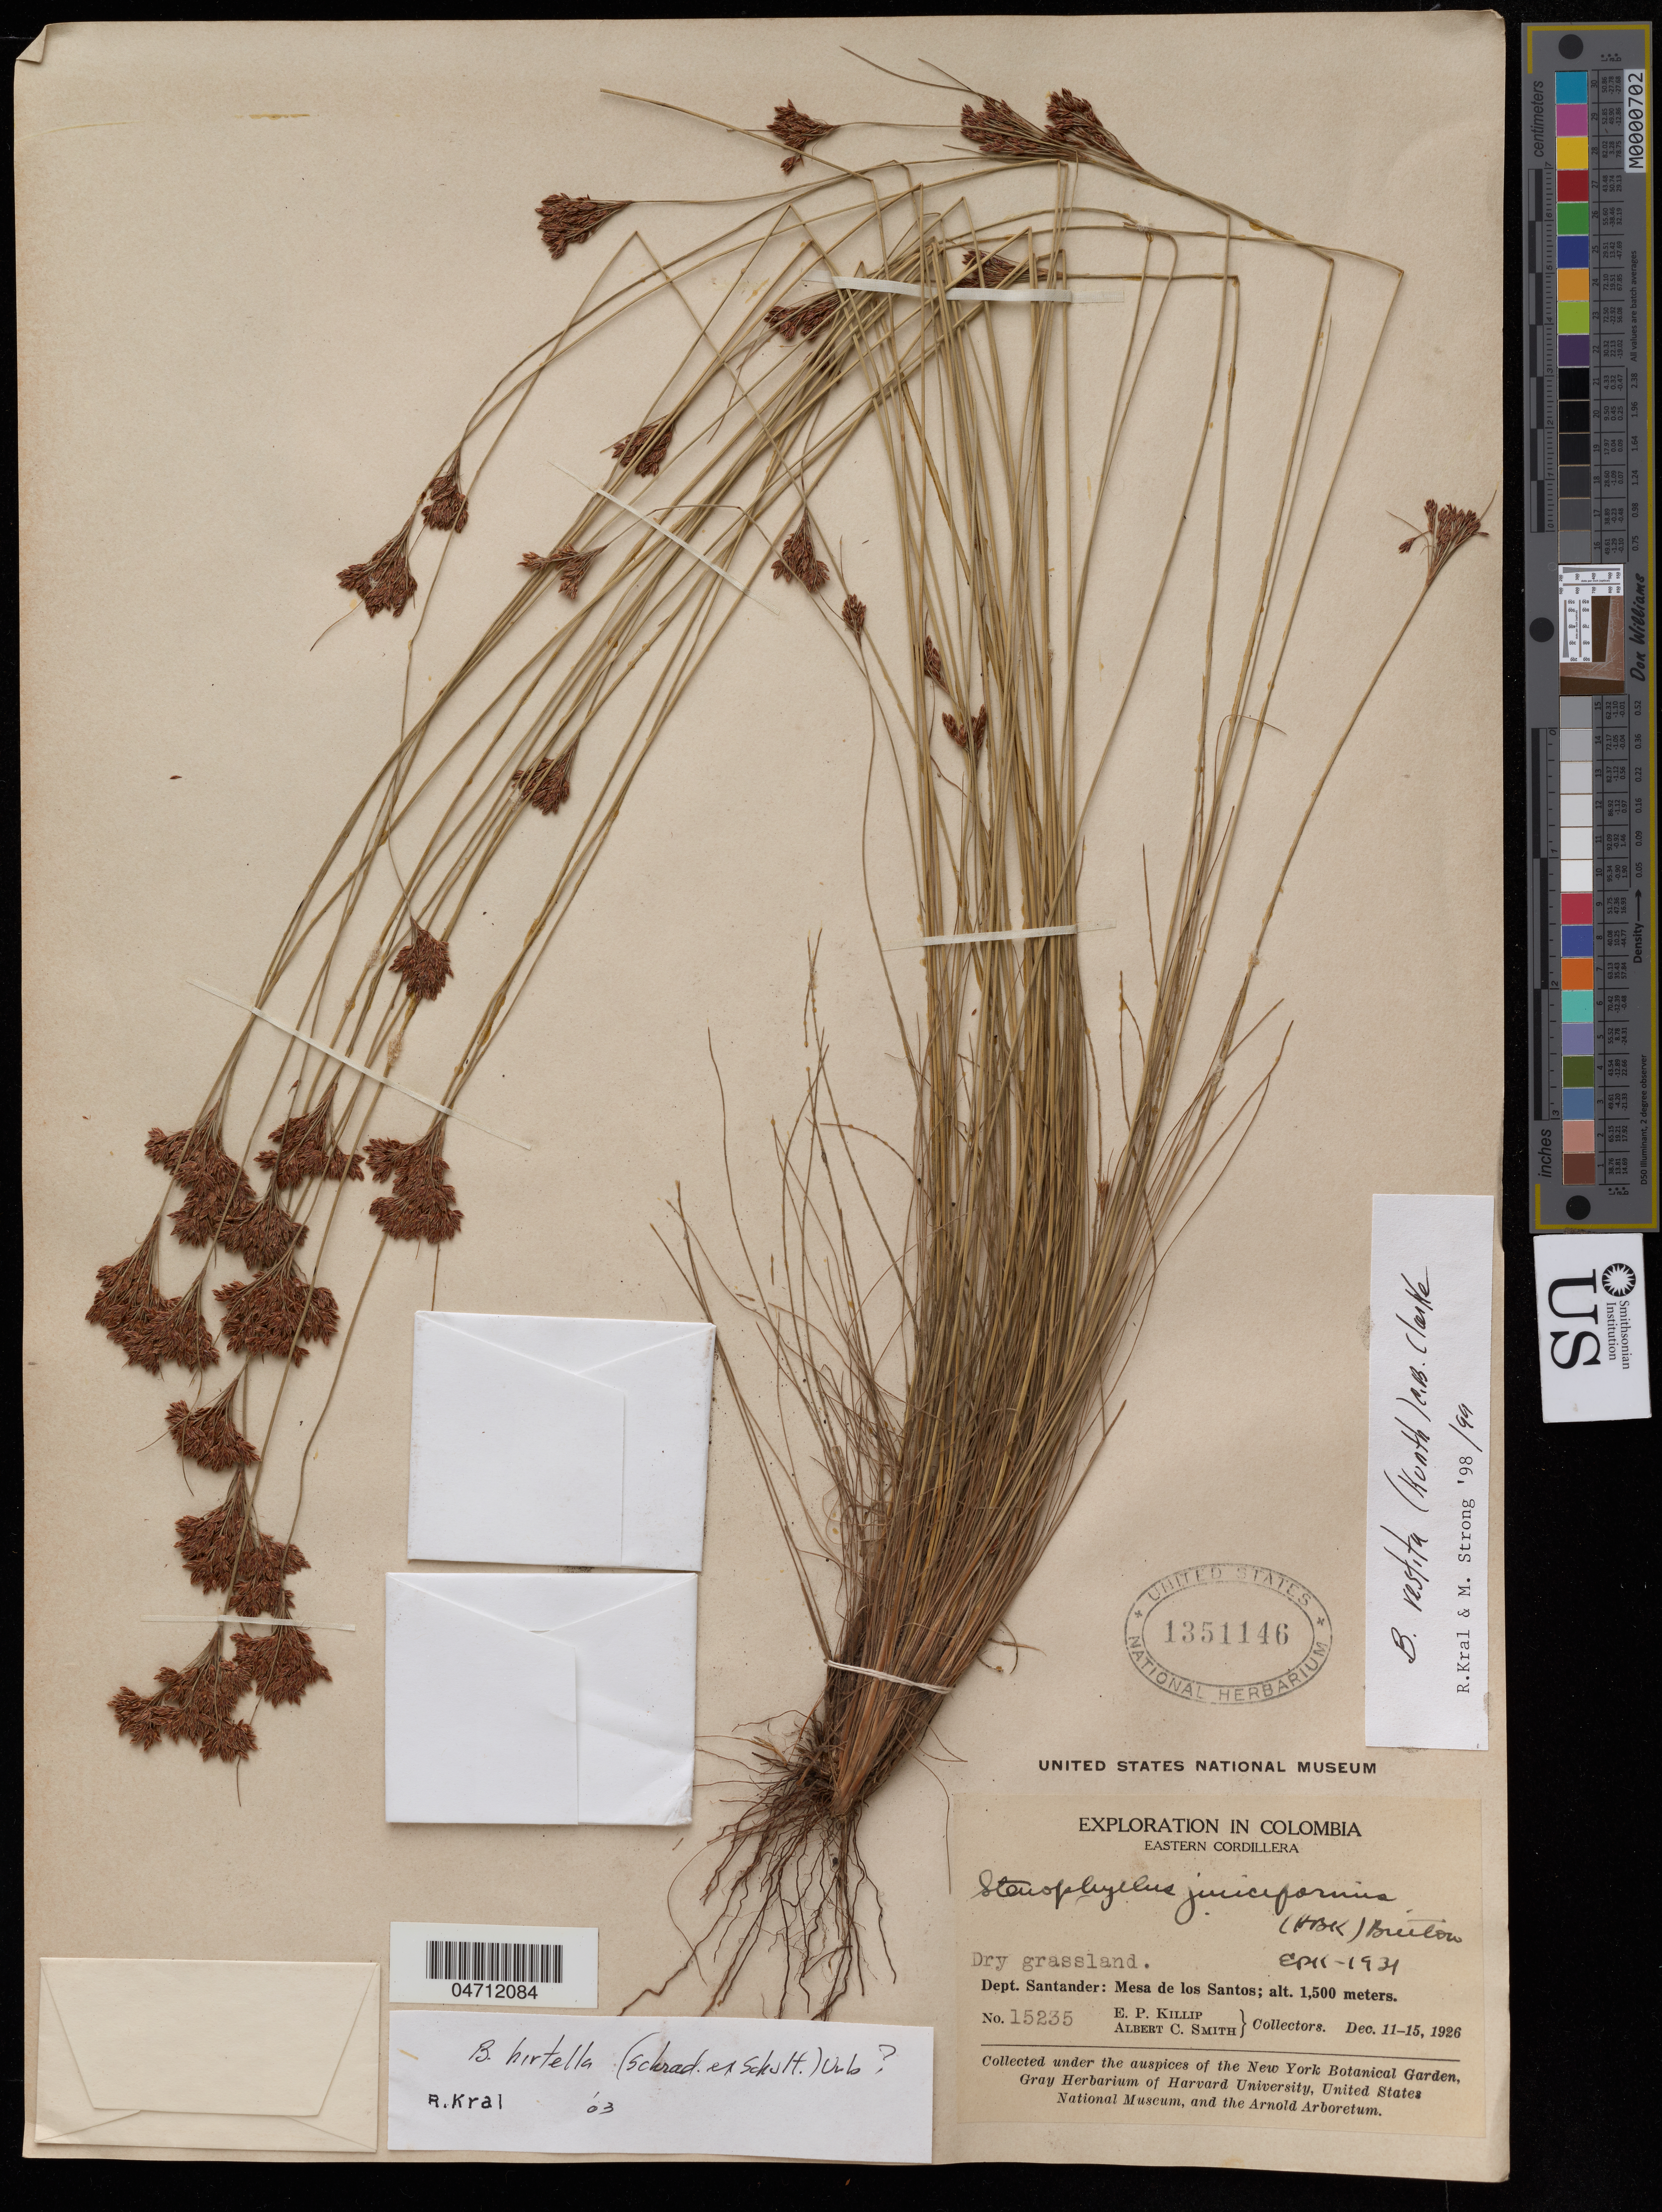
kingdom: Plantae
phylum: Tracheophyta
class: Liliopsida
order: Poales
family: Cyperaceae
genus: Bulbostylis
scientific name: Bulbostylis hirtella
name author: (Schrad.) Nees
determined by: Kral, R.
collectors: E. P. Killip & A. C. Smith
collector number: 15235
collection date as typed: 11 Dec 1926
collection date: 1926-12-11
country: Colombia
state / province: Santander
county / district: Los Santos ?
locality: Mesa de los Santos.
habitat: Dry grasslands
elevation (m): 1500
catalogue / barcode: US 1351146